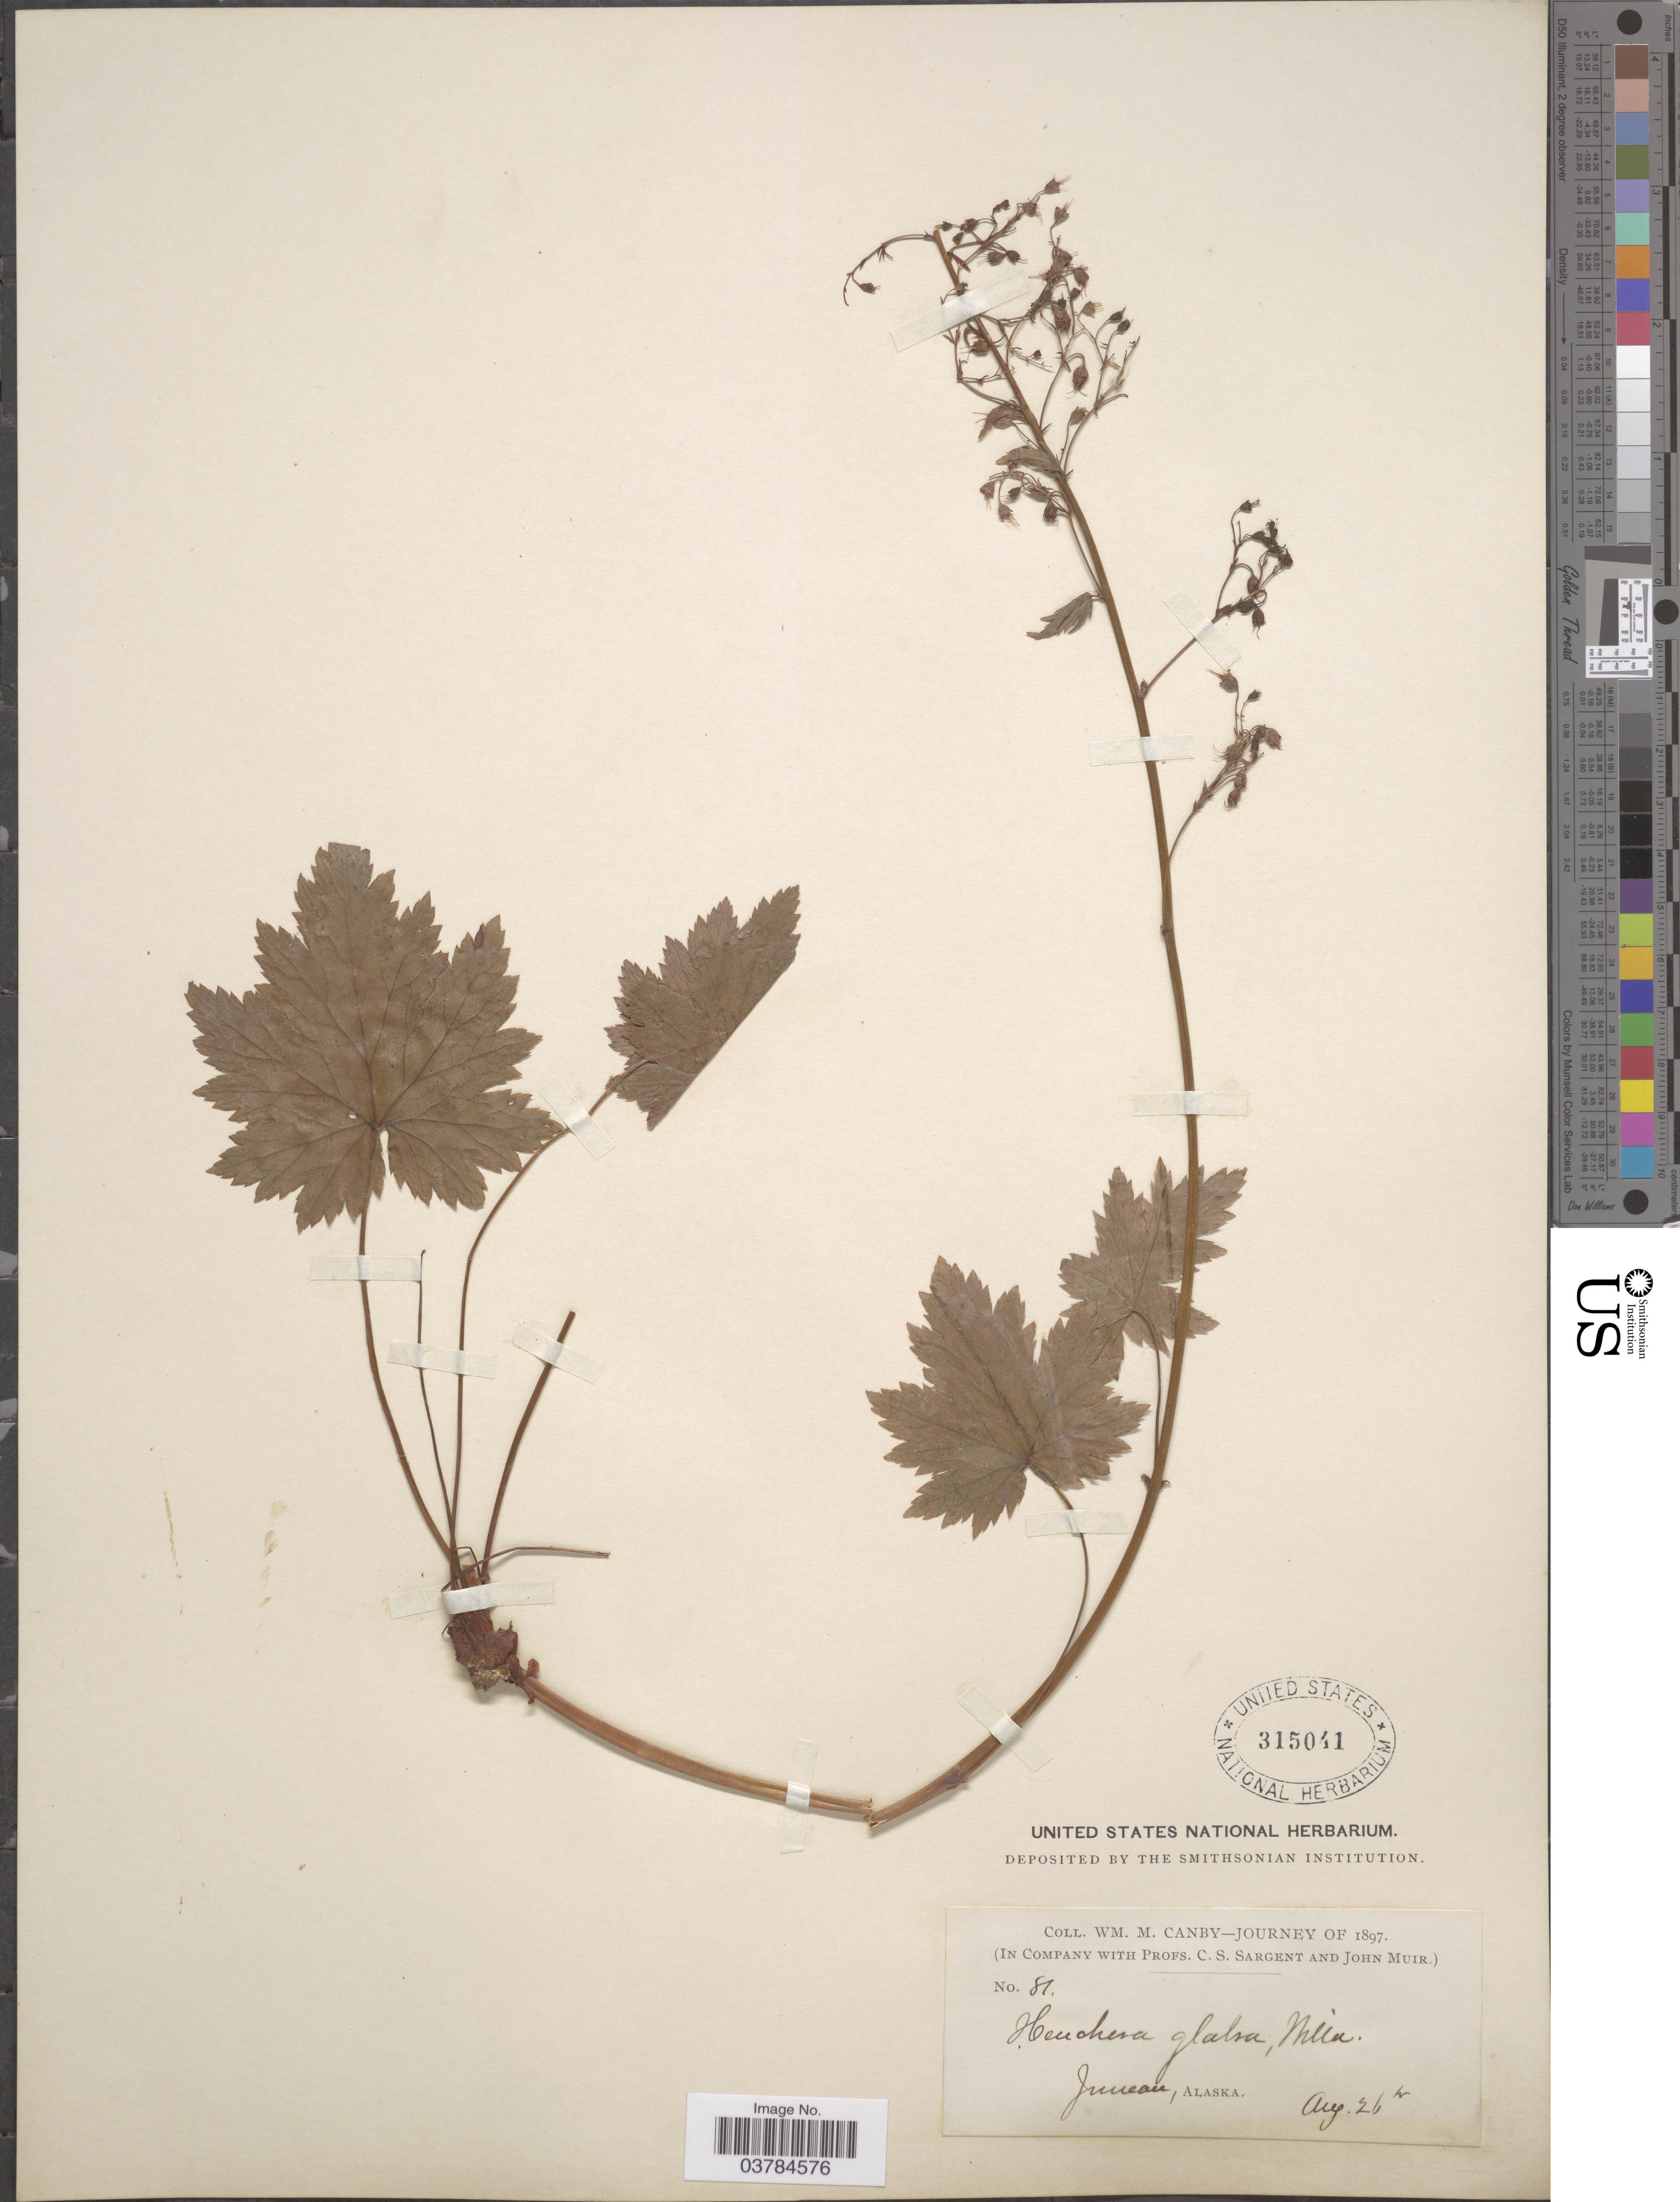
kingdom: Plantae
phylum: Tracheophyta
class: Magnoliopsida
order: Saxifragales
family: Saxifragaceae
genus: Heuchera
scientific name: Heuchera glabra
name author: Willd. ex Roem. & Schult.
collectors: W. M. Canby, C. S. Sargent & J. Muir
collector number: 81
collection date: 1897-08-26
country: United States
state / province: Alaska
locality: Journey of 1897. Juneau.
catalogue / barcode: US 315041